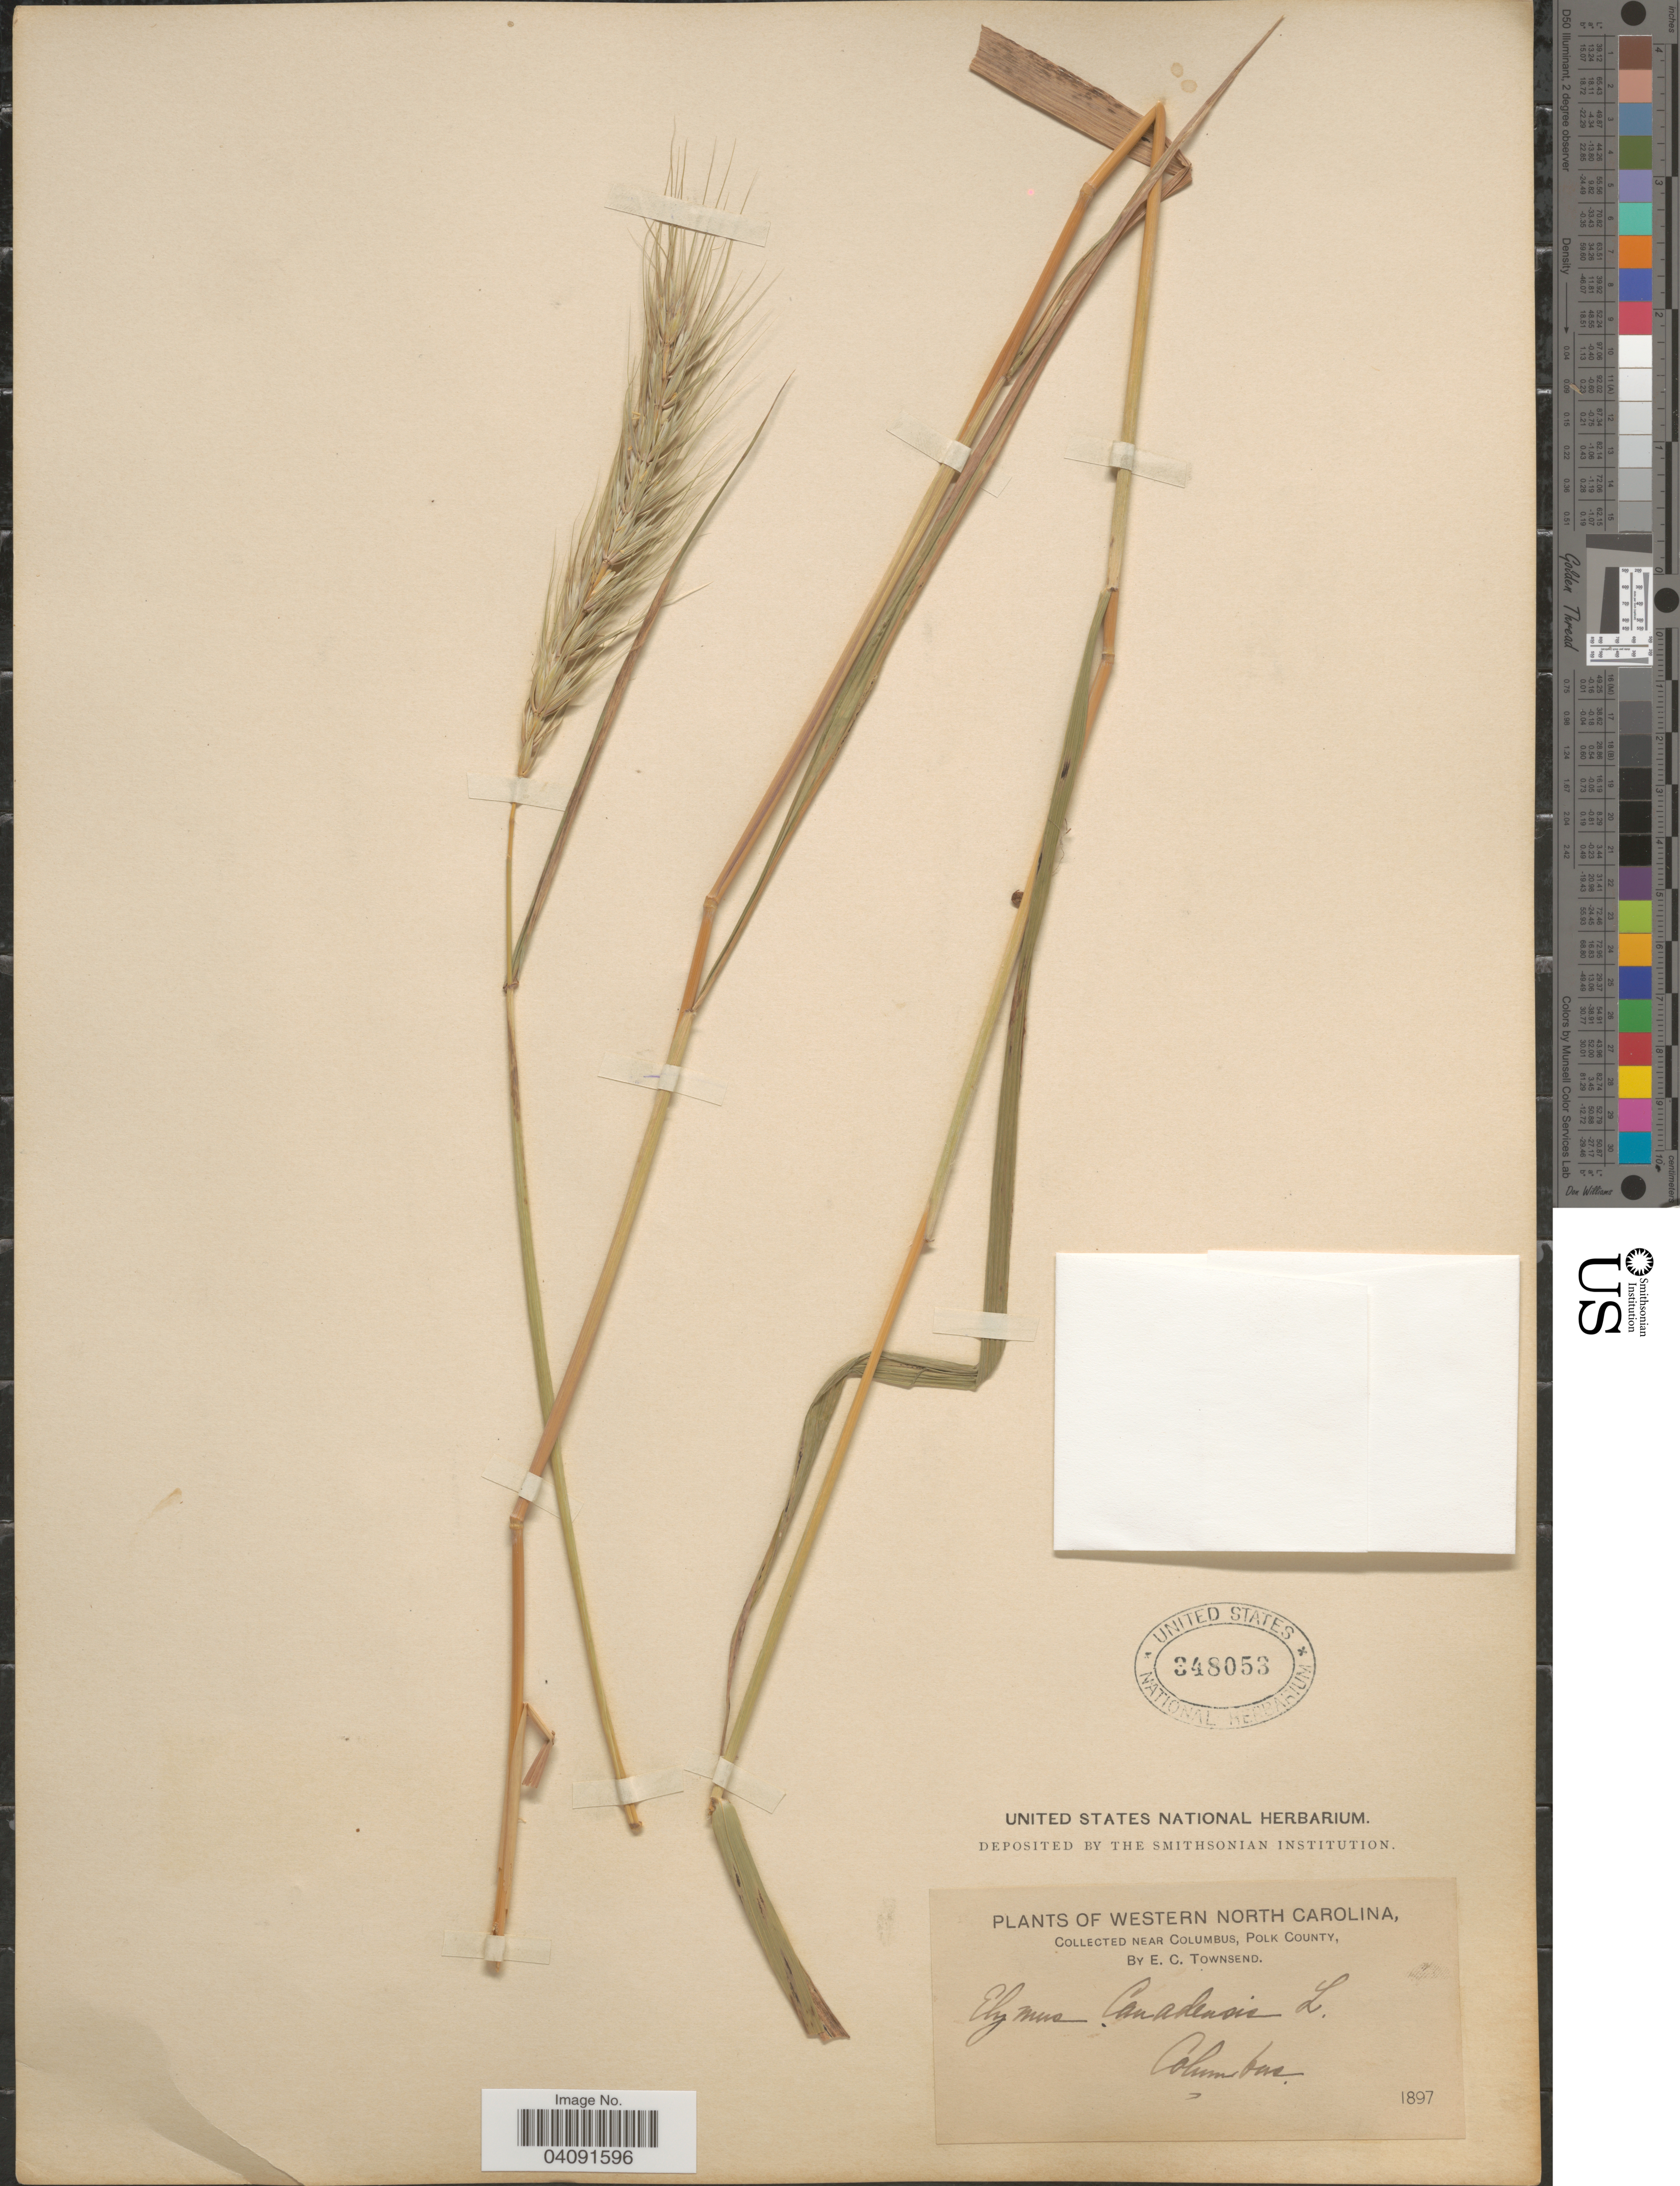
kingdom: Plantae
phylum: Tracheophyta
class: Liliopsida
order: Poales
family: Poaceae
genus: Elymus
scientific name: Elymus canadensis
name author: L.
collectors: E. C. Townsend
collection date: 1897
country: United States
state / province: North Carolina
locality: Western North Carolina. Near Columbus, Polk County. Columbus.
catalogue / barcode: US 348053